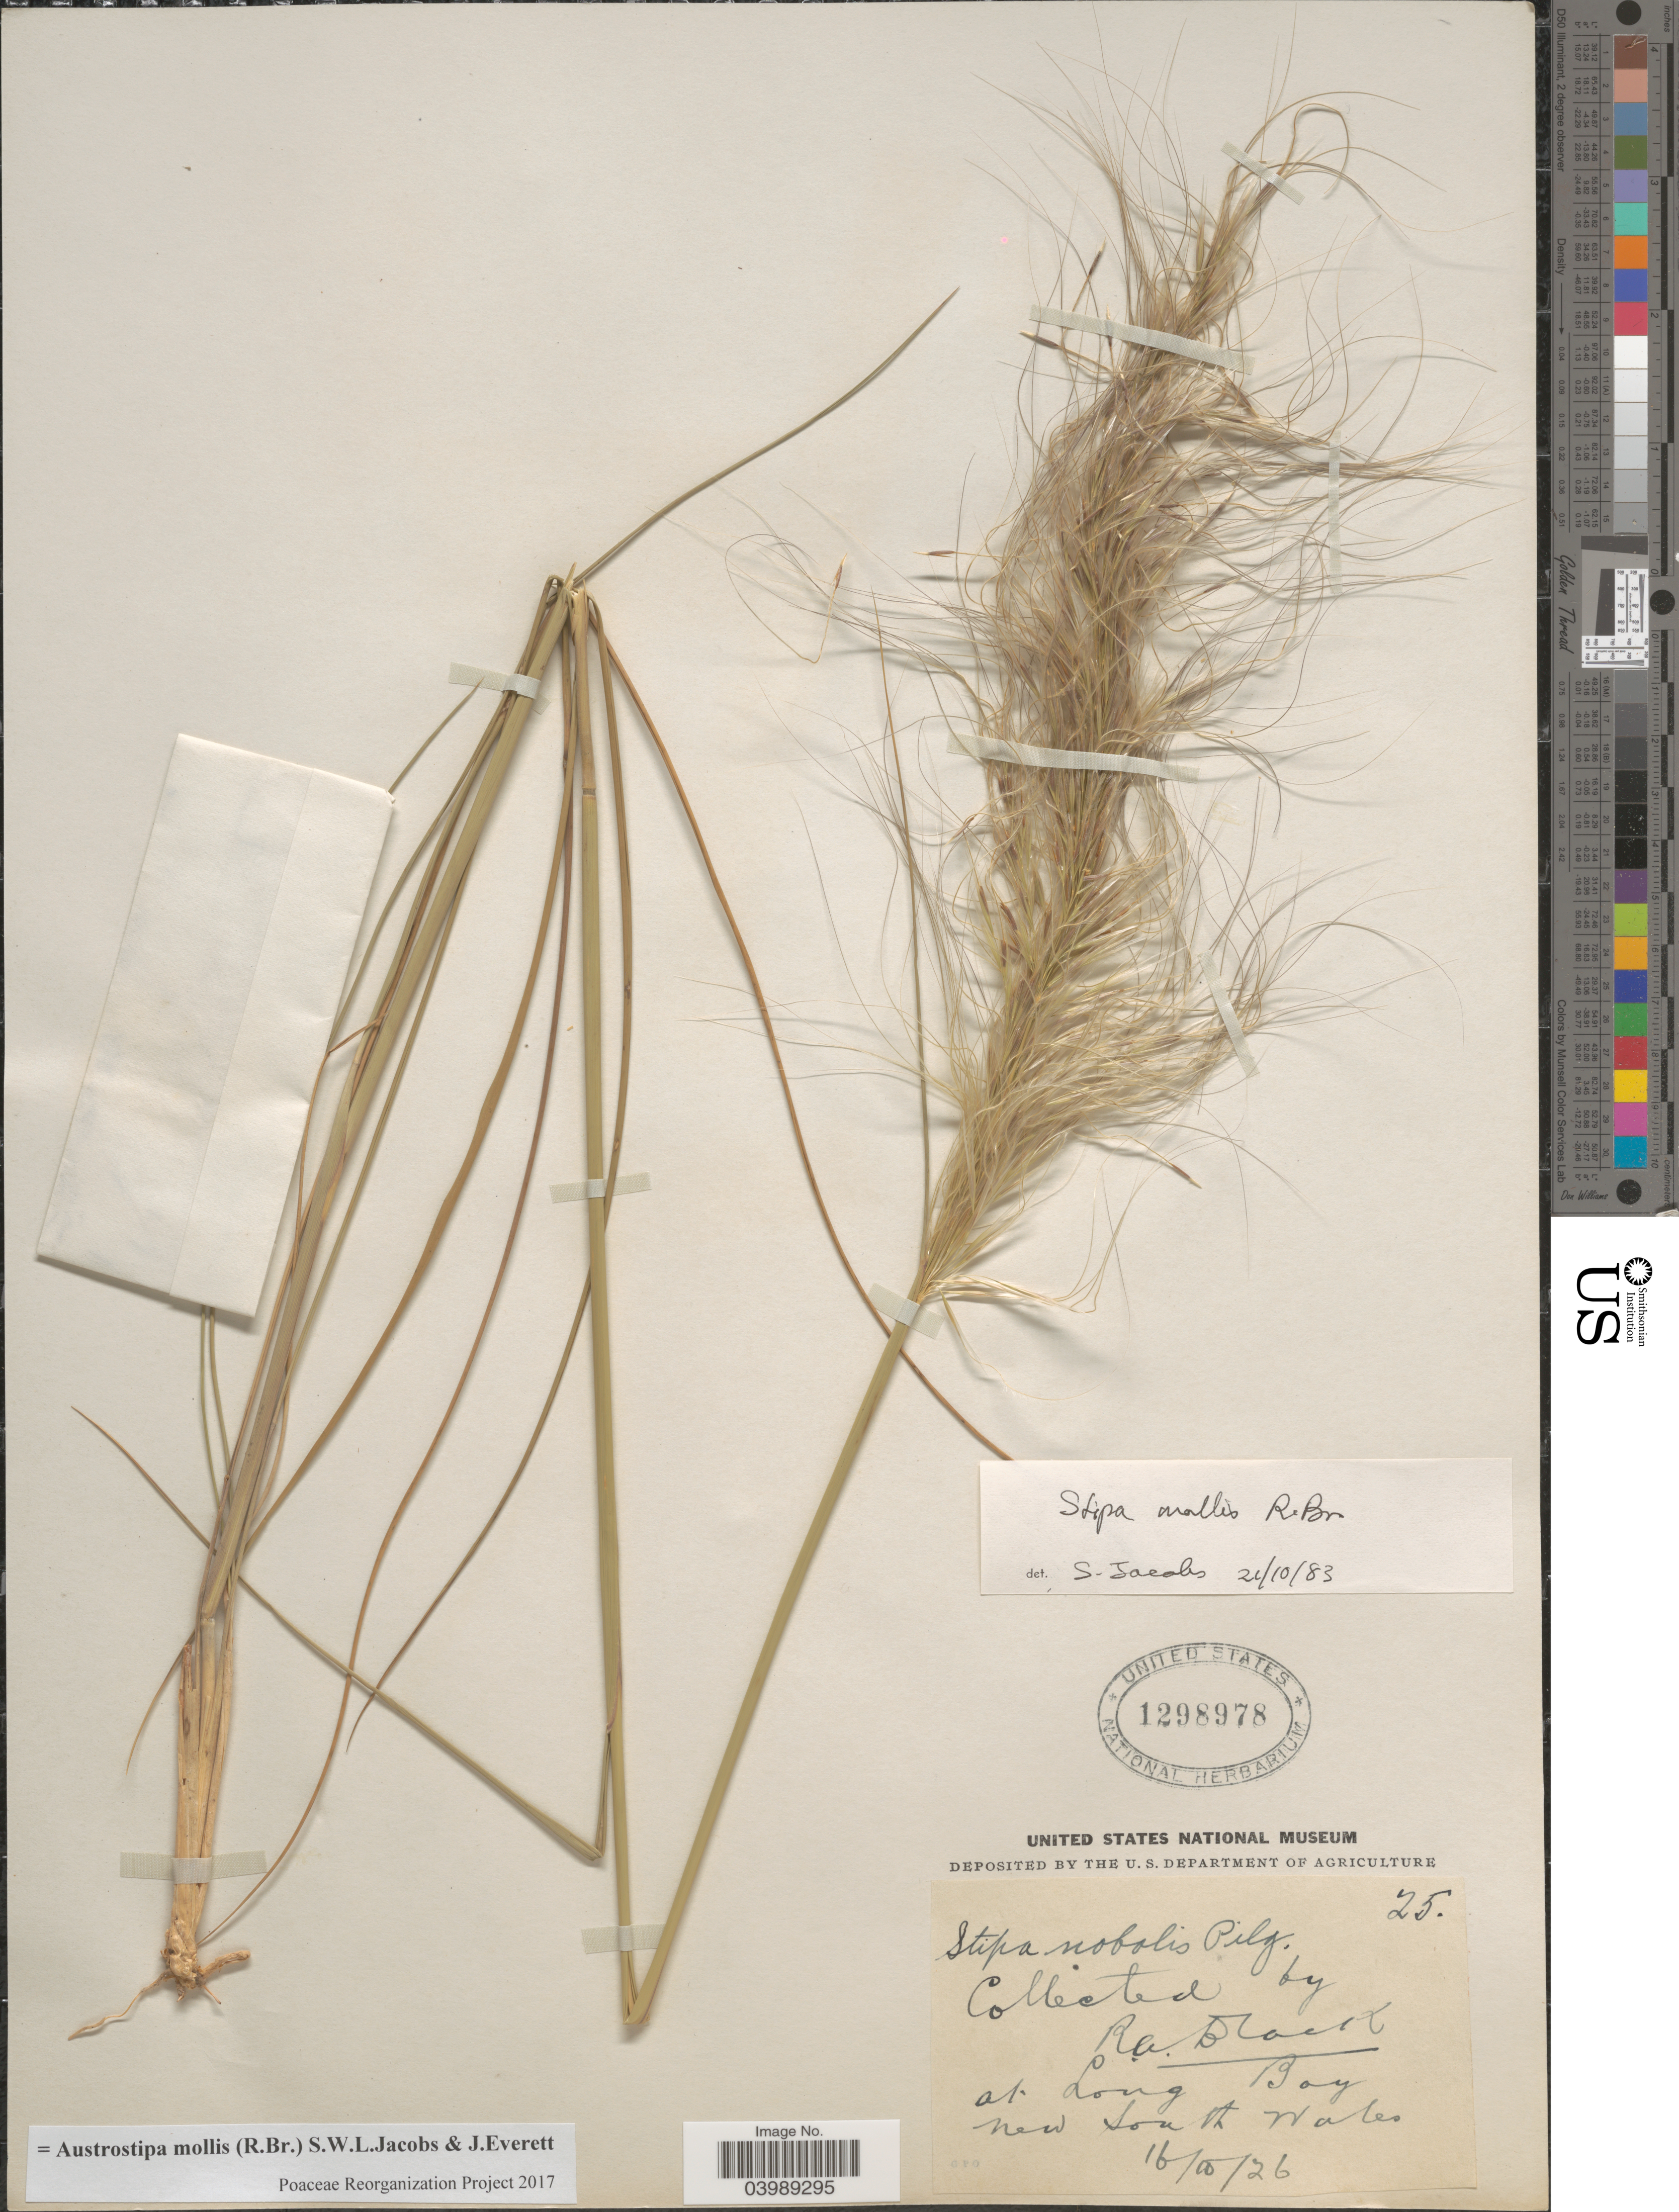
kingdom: Plantae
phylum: Tracheophyta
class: Liliopsida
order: Poales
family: Poaceae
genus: Austrostipa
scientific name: Austrostipa mollis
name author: (R. Br.) S.W.L. Jacobs & J. Everett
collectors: R. A. Black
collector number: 25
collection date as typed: Transcribed d/m/y: 16/10/26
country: Australia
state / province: New South Wales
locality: Long Bay.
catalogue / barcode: US 1298978